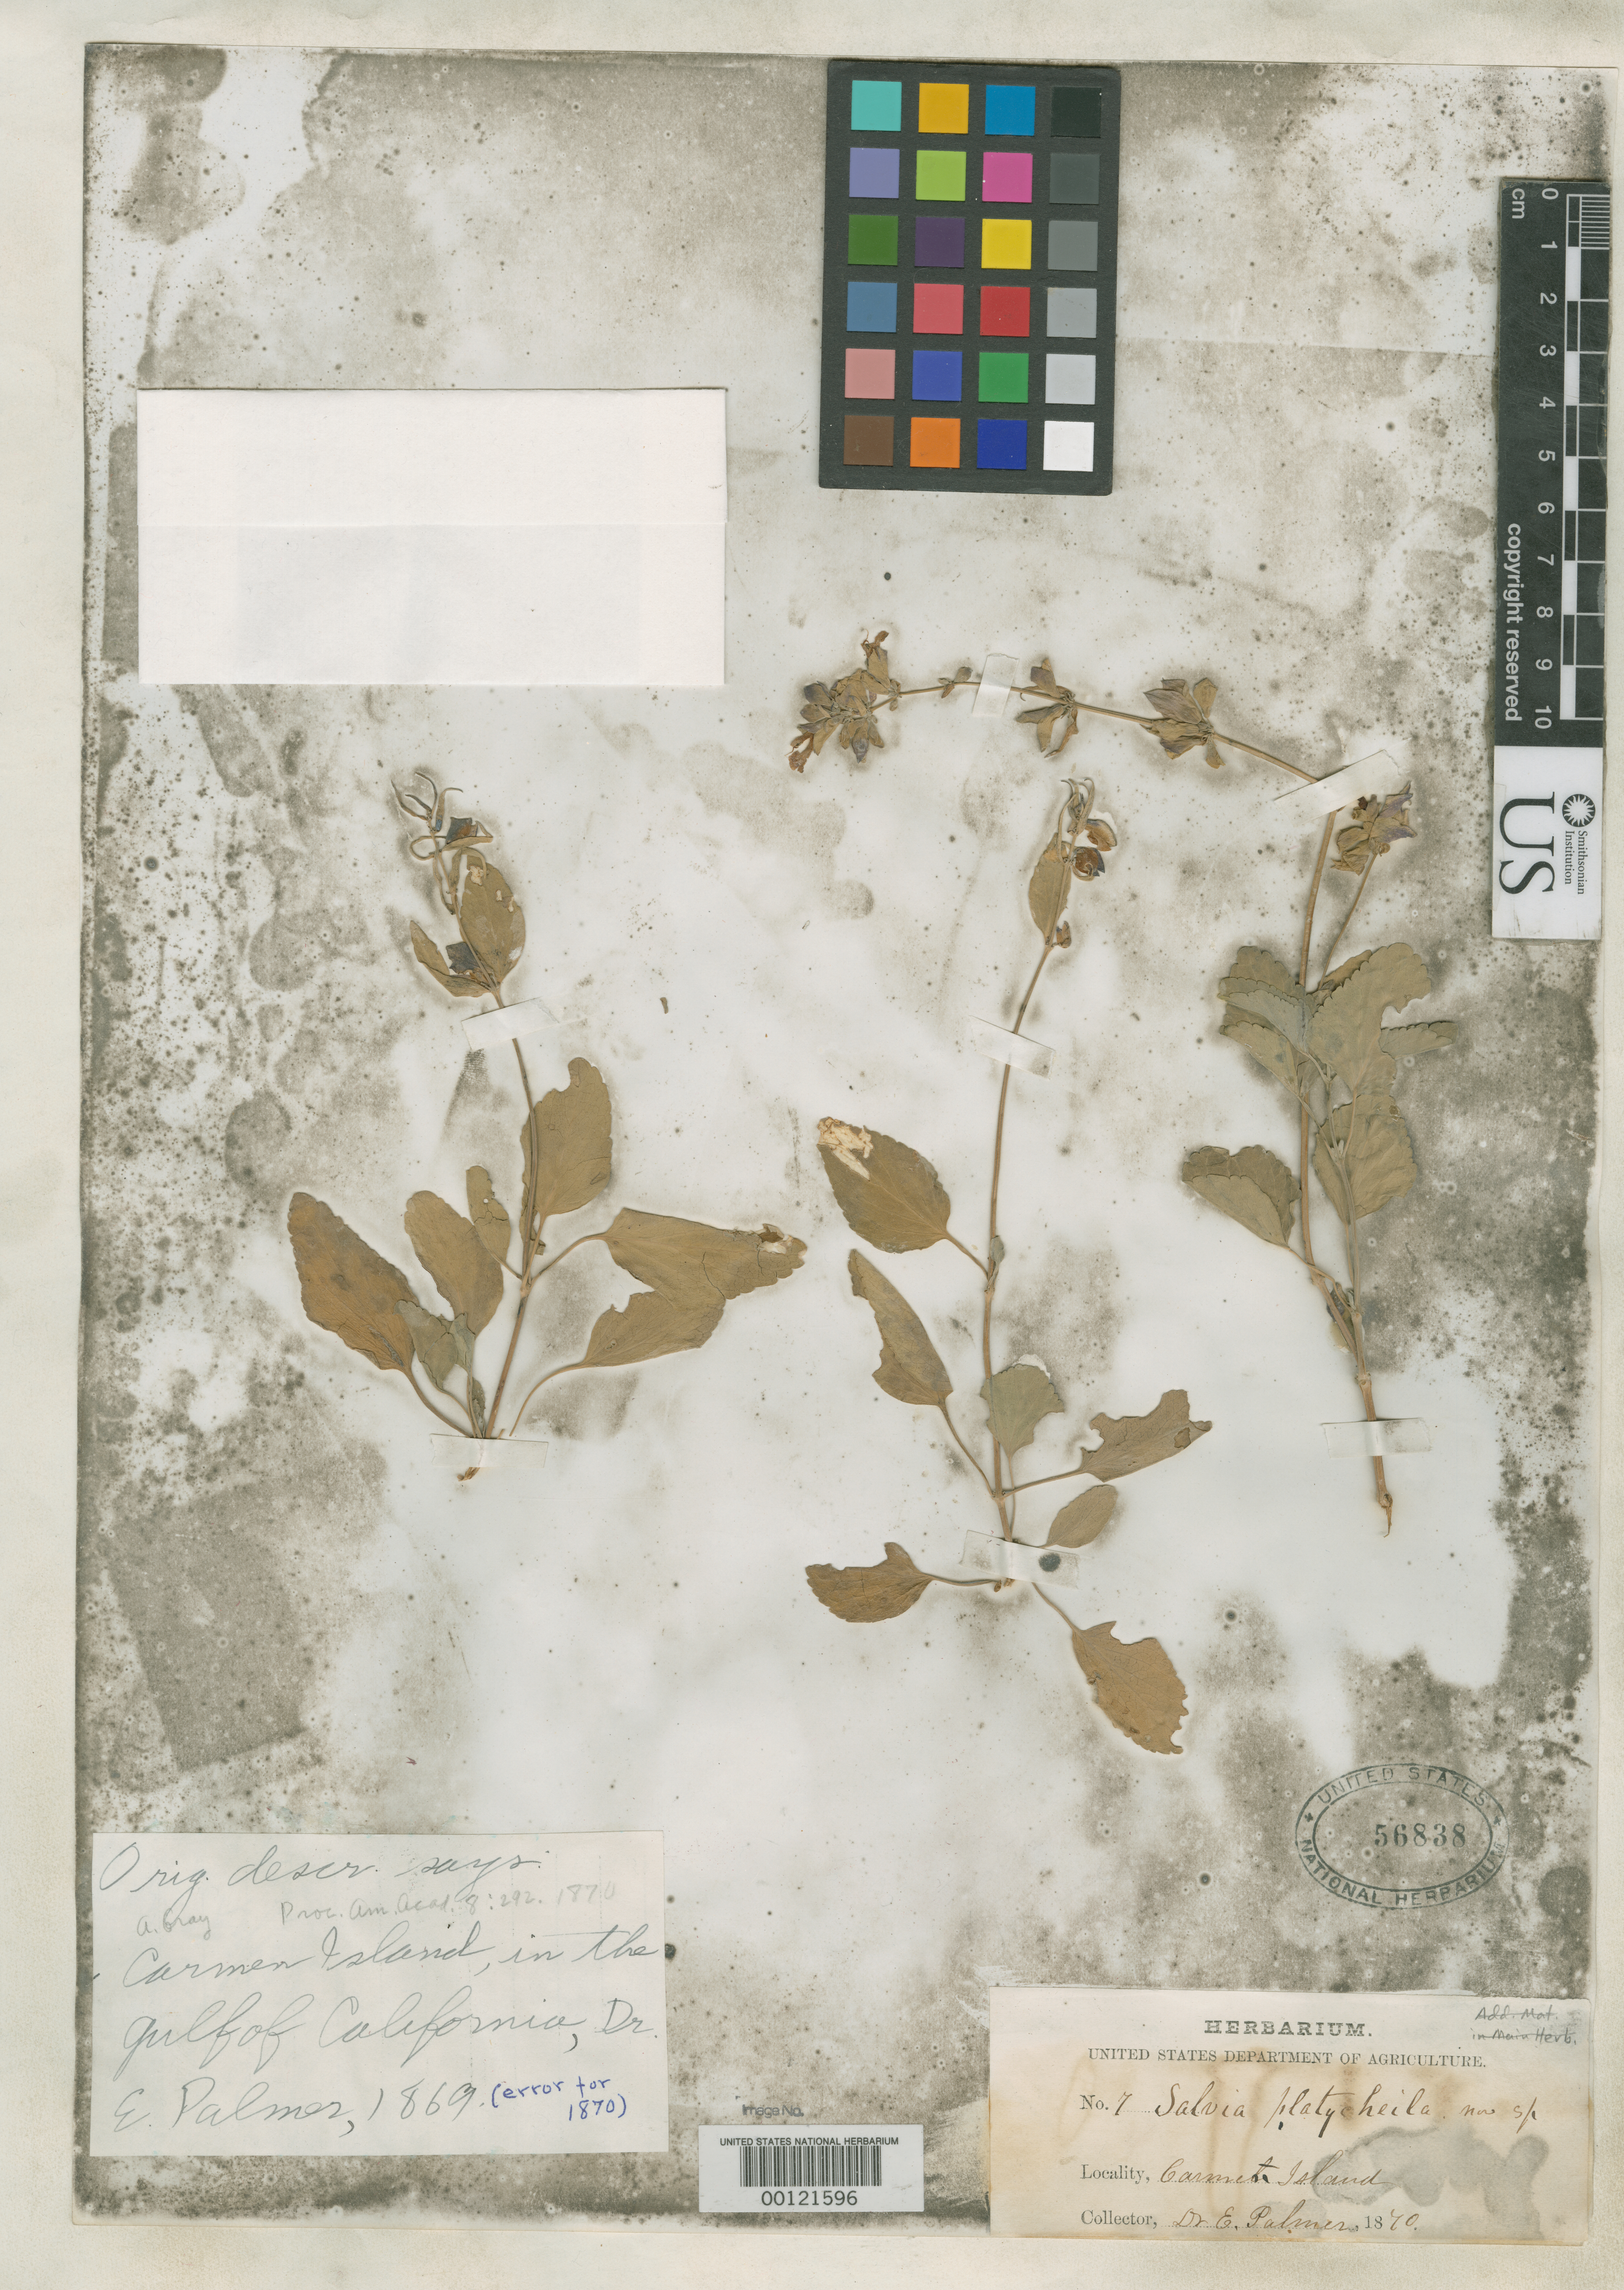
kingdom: Plantae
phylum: Tracheophyta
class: Magnoliopsida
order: Lamiales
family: Lamiaceae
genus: Salvia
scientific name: Salvia platycheila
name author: A. Gray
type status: Isotype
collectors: E. Palmer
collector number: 7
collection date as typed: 1869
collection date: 1869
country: Mexico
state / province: Baja California Sur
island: Carmen Island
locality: Gulf of California.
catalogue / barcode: US 56838